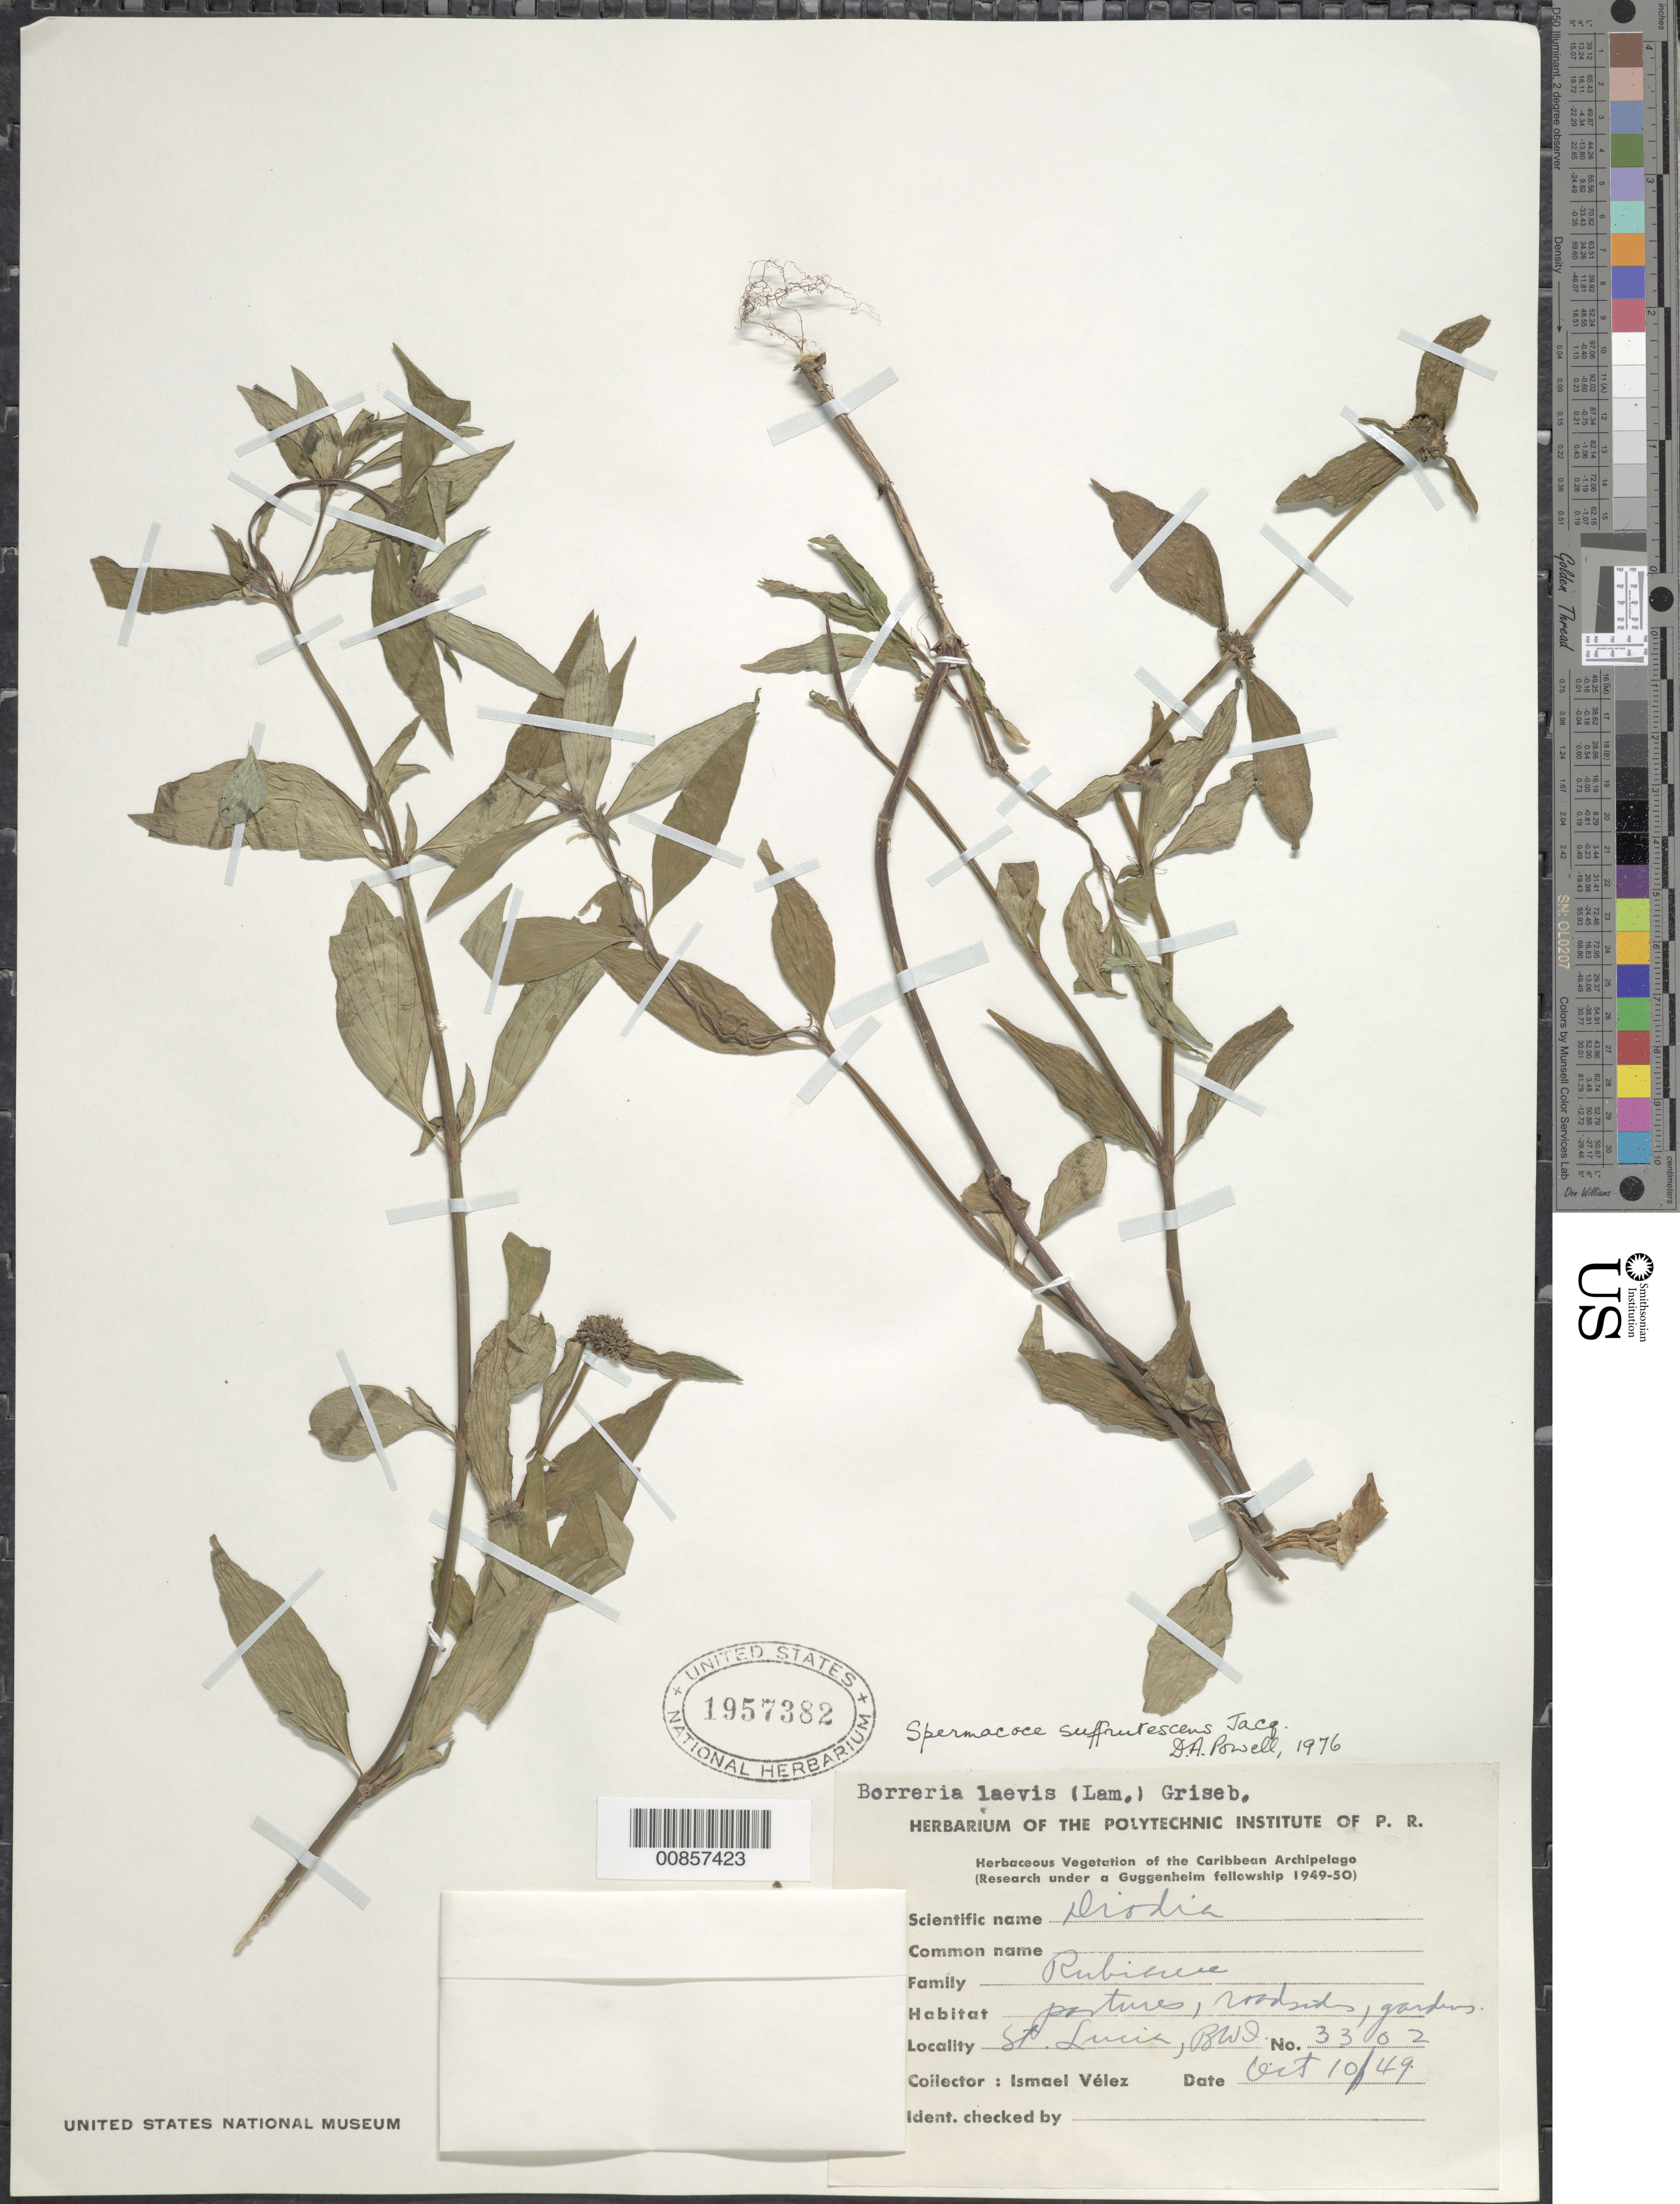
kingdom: Plantae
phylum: Tracheophyta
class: Magnoliopsida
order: Gentianales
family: Rubiaceae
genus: Spermacoce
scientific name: Spermacoce remota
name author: Lam.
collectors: I. Vélez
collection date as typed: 10 Oct 1940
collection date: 1940-10-10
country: St. Lucia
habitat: Pastures, roadsides and gardens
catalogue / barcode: US 1957382